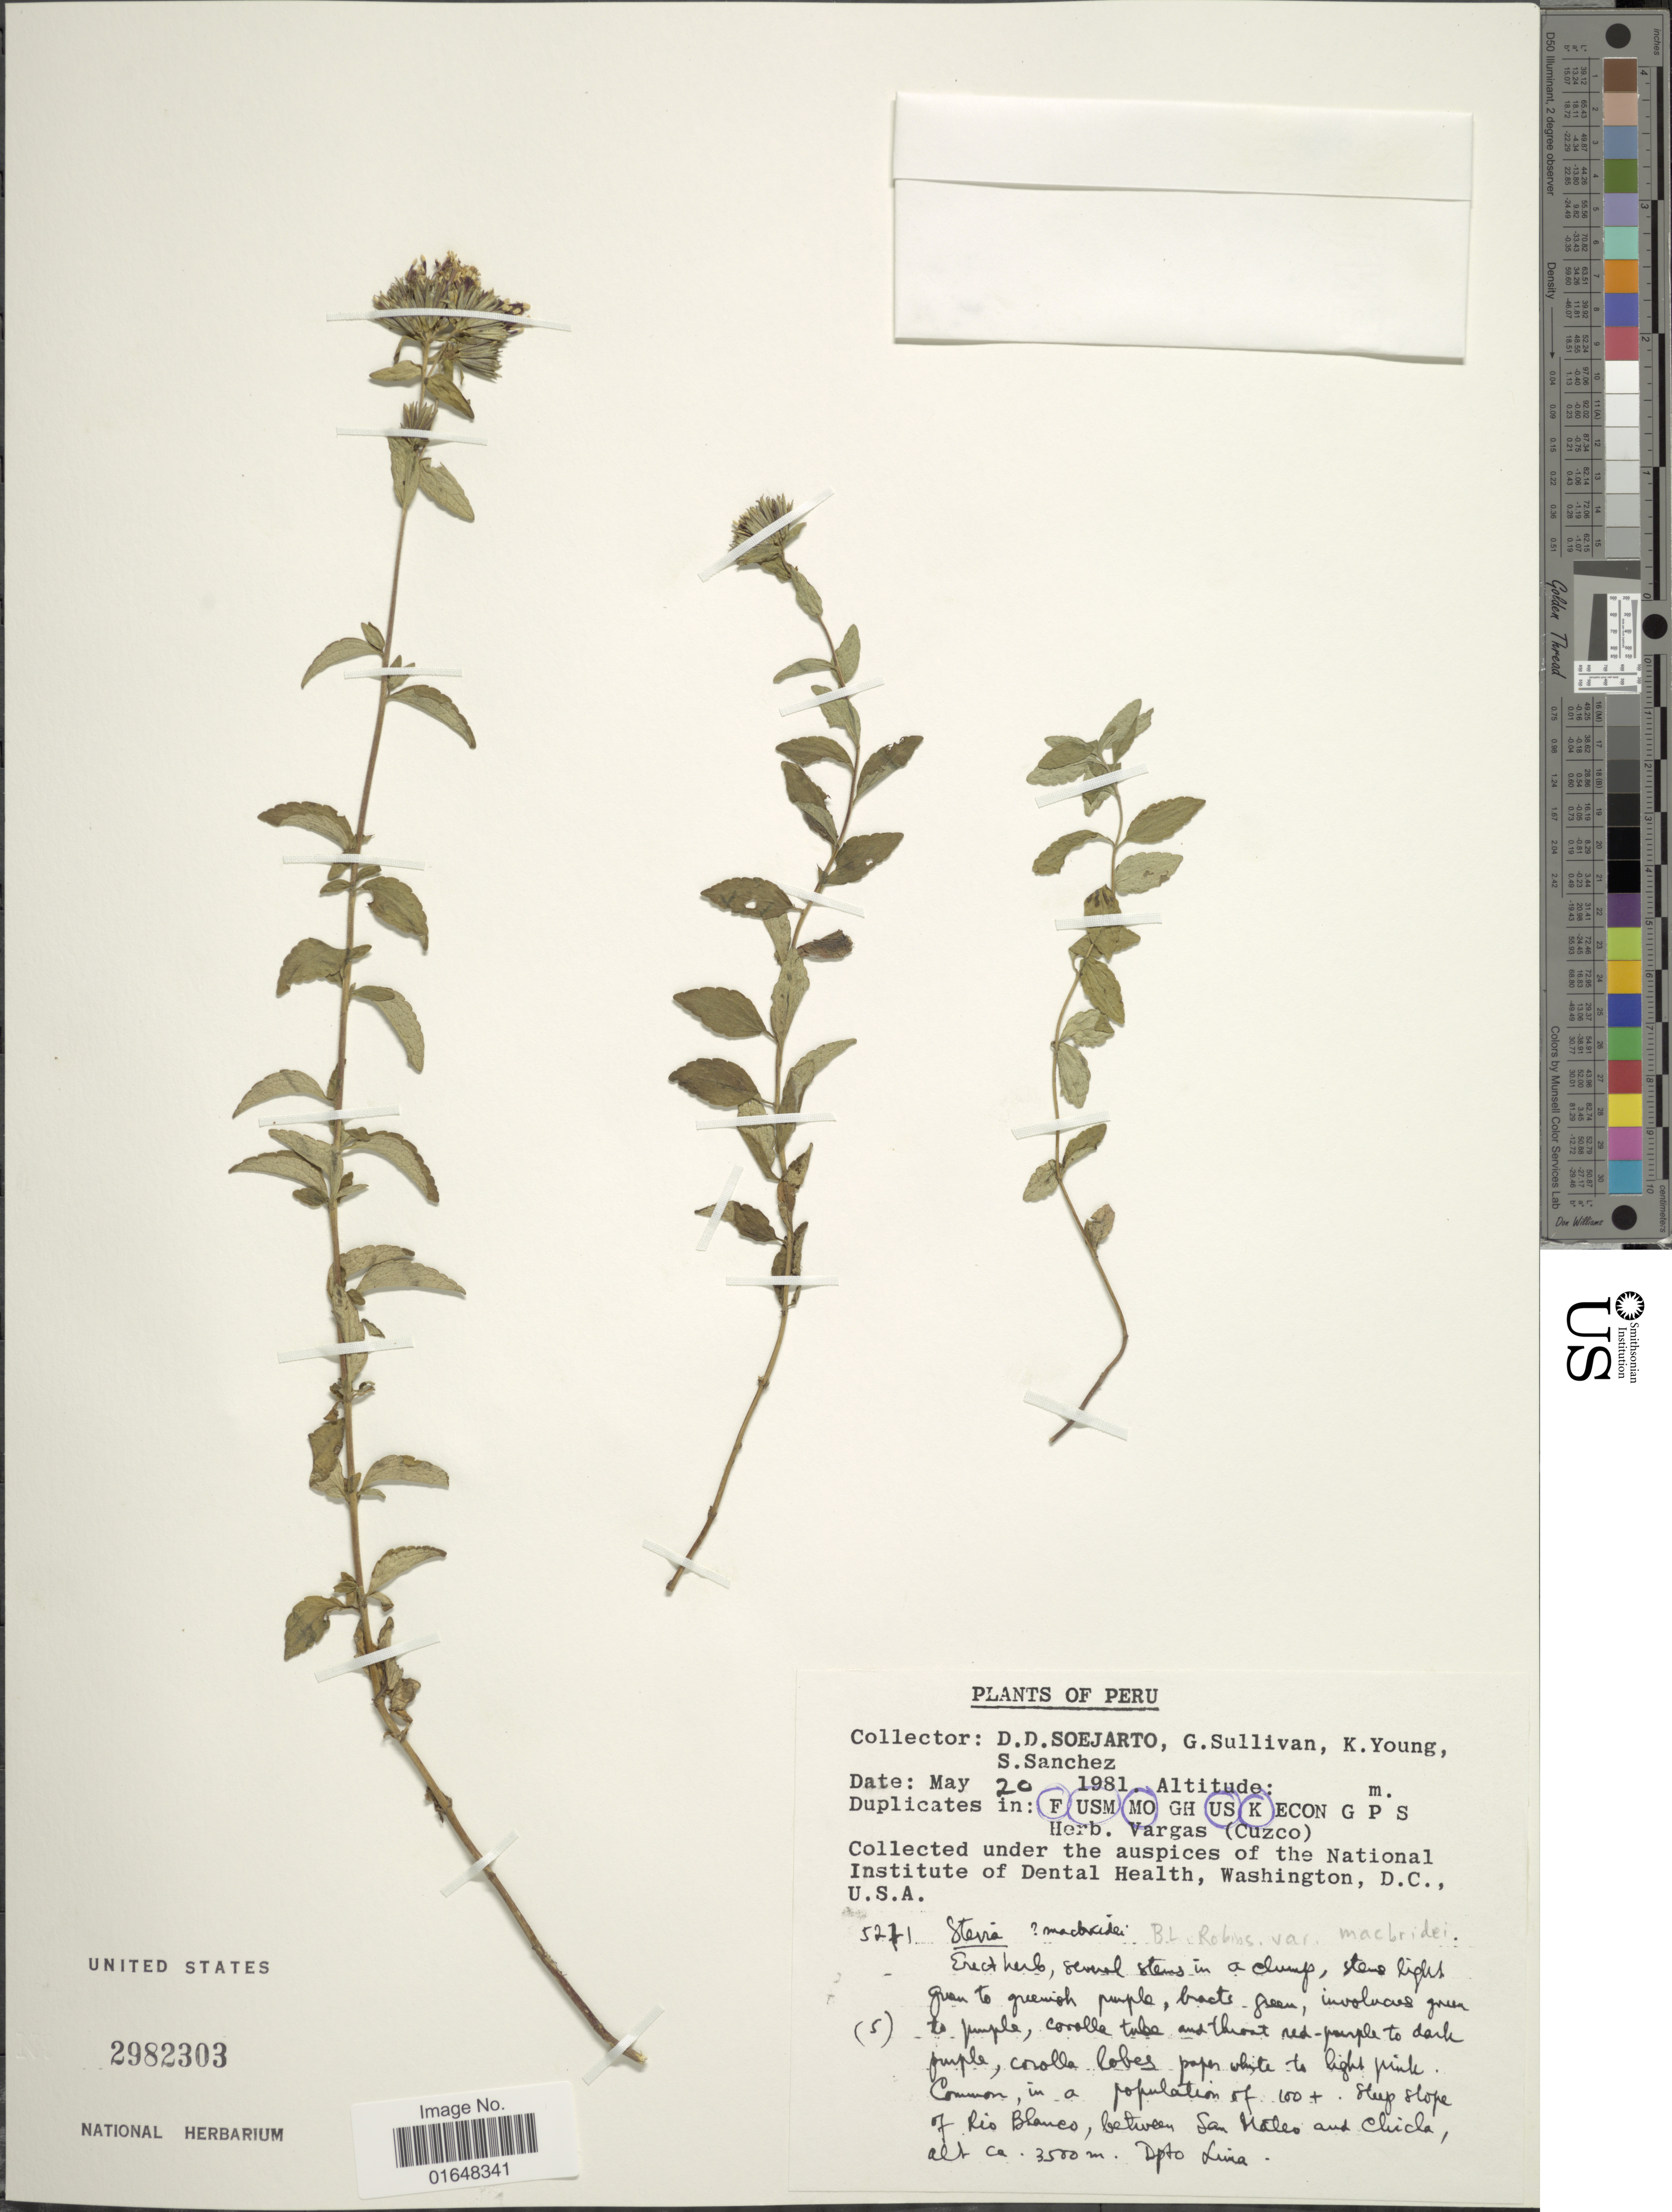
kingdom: Plantae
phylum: Tracheophyta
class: Magnoliopsida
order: Asterales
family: Asteraceae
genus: Stevia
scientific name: Stevia macbridei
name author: B.L. Rob.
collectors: G. Sullivan, K. Young & S. Sanchez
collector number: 5271*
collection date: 1981-05-20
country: Peru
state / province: Lima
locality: Steep slope of Rio Blanco, between San Mateo and Chicla, Dpto. Lima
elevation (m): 3500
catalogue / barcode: US 2982303